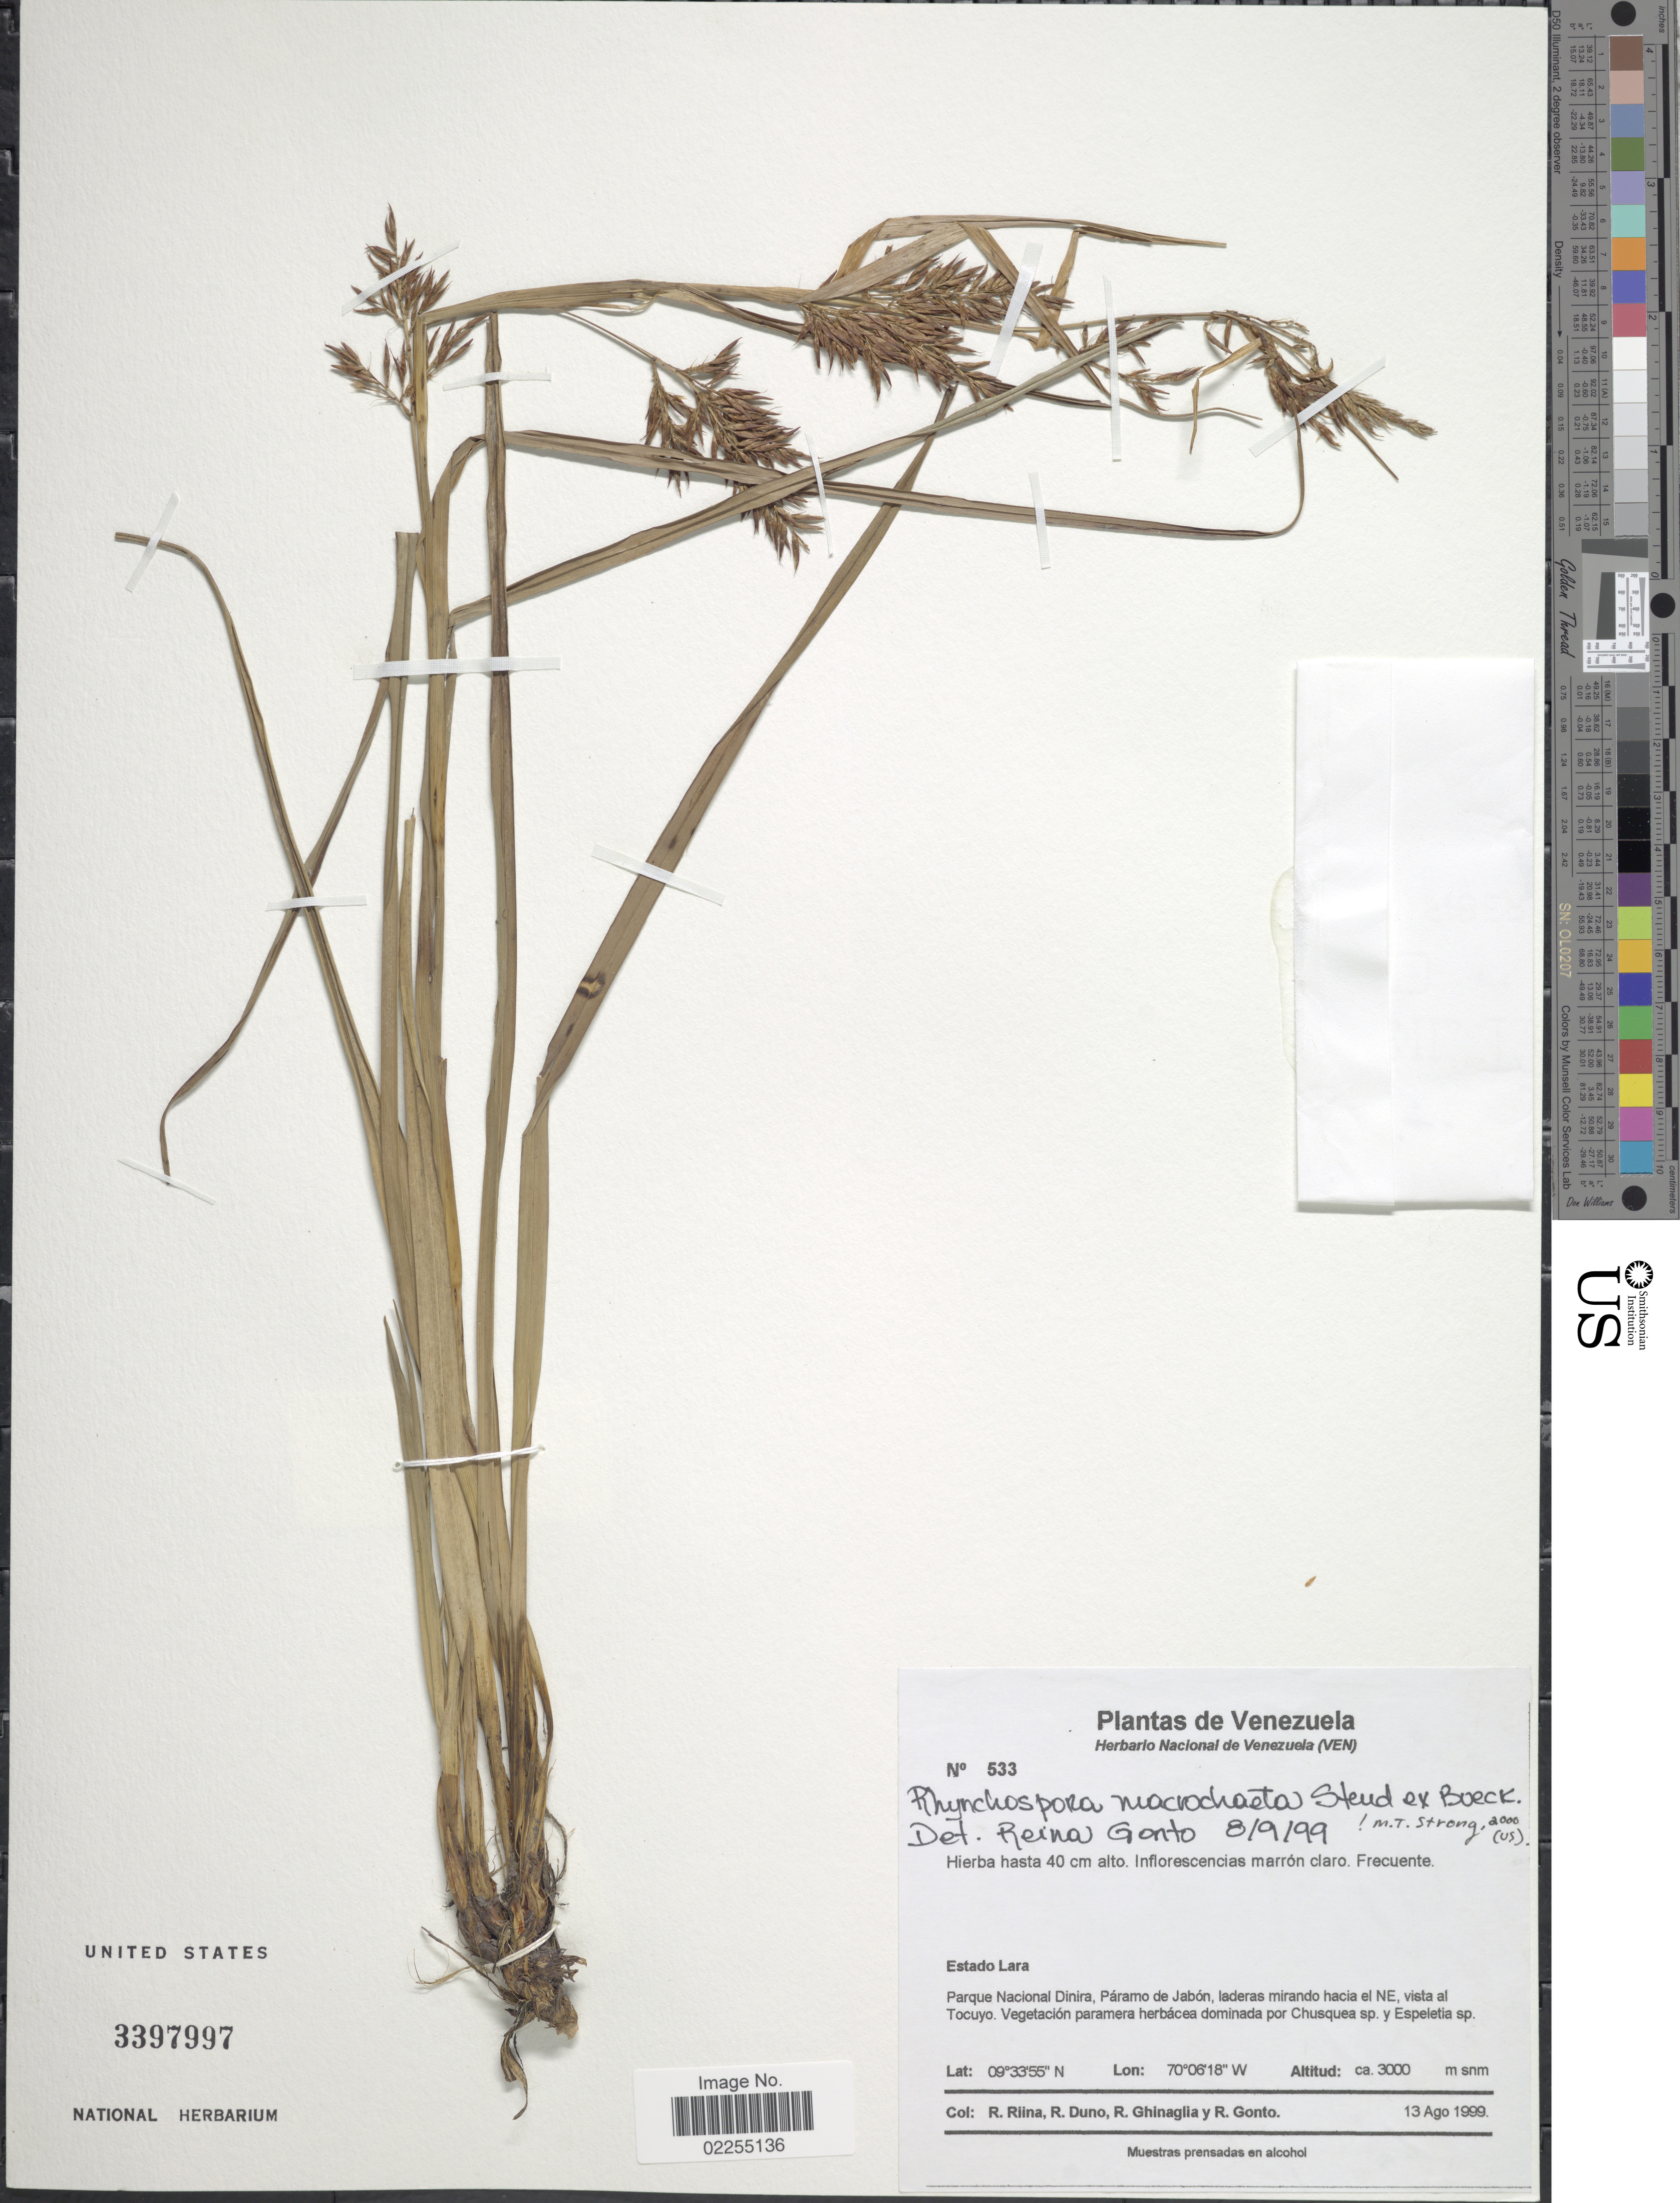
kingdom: Plantae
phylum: Tracheophyta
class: Liliopsida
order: Poales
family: Cyperaceae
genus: Rhynchospora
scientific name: Rhynchospora macrochaeta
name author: Steud. ex Boeckeler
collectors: R. Riina, R. Duno de Stefano, R. Ghinaglia & R. Gonto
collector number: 533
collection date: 1999-08-13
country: Venezuela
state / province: Lara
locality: Parque Nacional Dinira, Paramo de Jabon, laderas mirando hacia el NE, vista al Tocuyo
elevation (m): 3000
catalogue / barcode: US 3397997